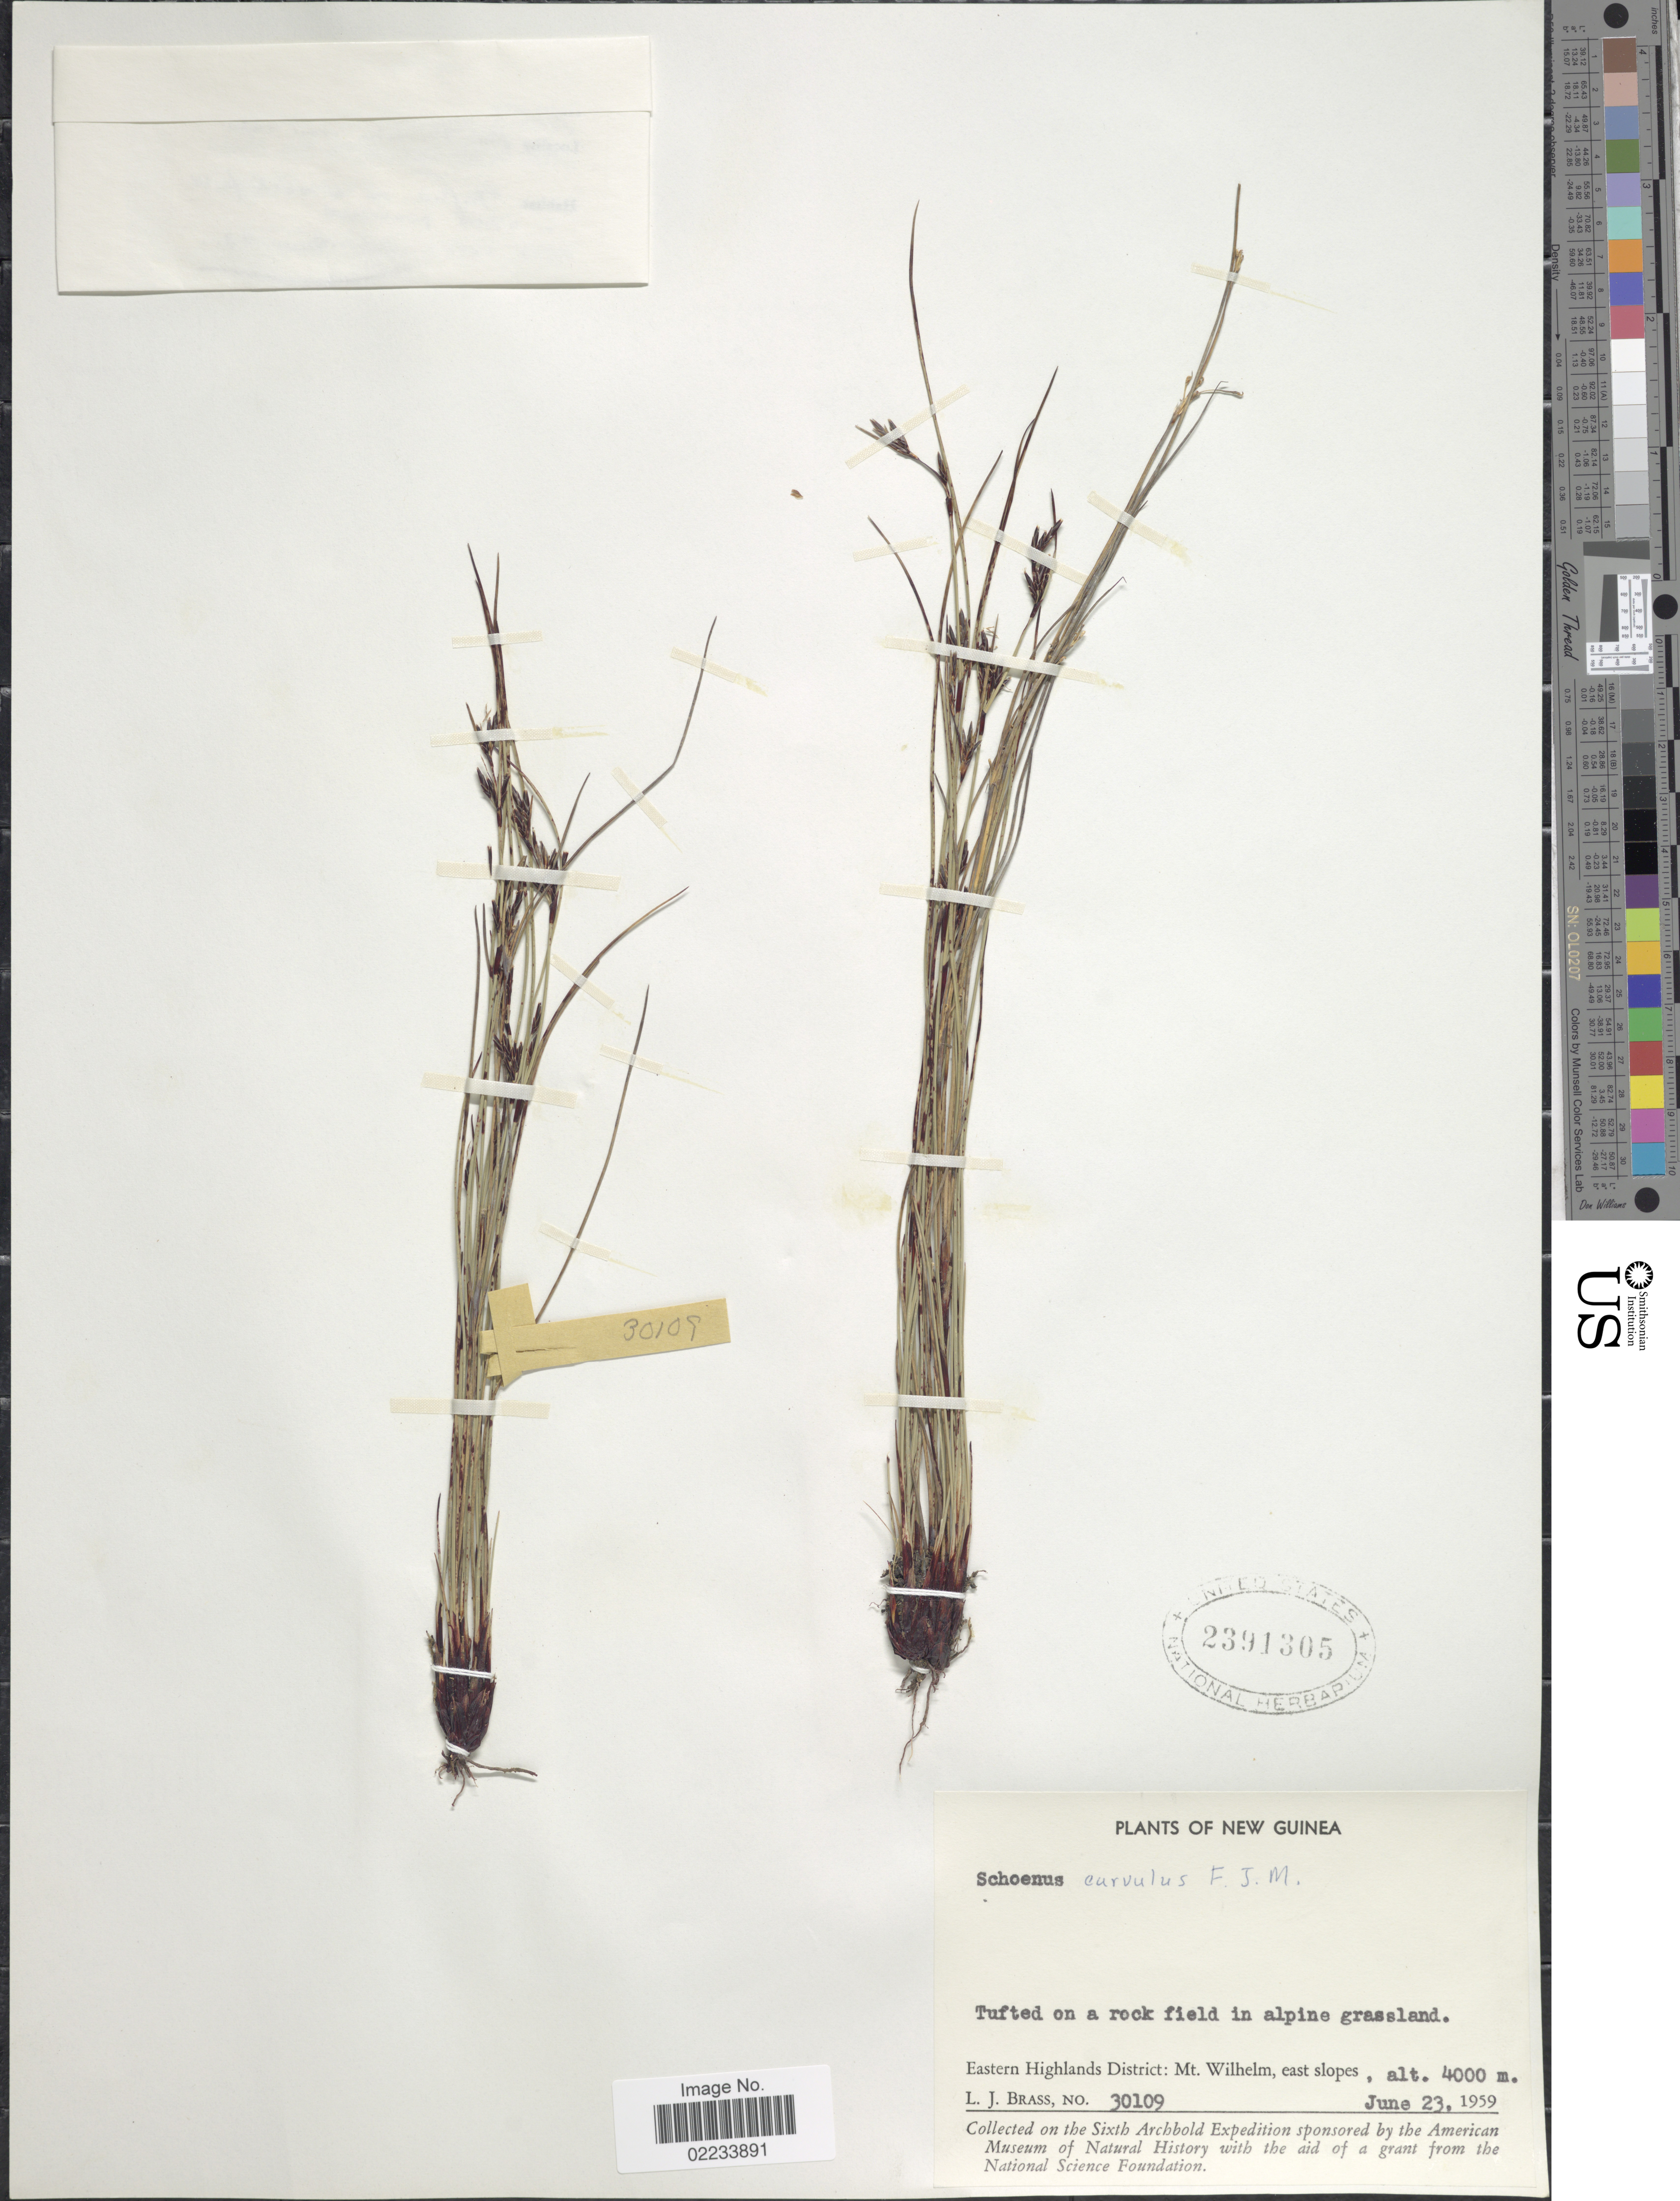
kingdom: Plantae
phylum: Tracheophyta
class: Liliopsida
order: Poales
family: Cyperaceae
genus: Schoenus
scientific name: Schoenus curvulus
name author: F. Muell.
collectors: L. J. Brass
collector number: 30109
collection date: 1959-06-23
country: Papua New Guinea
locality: New Guinea, Tufted on a rock field in alpine grassland, Eastern Highlands District: Mt Wilhelm, east slopes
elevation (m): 4000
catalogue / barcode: US 2391305